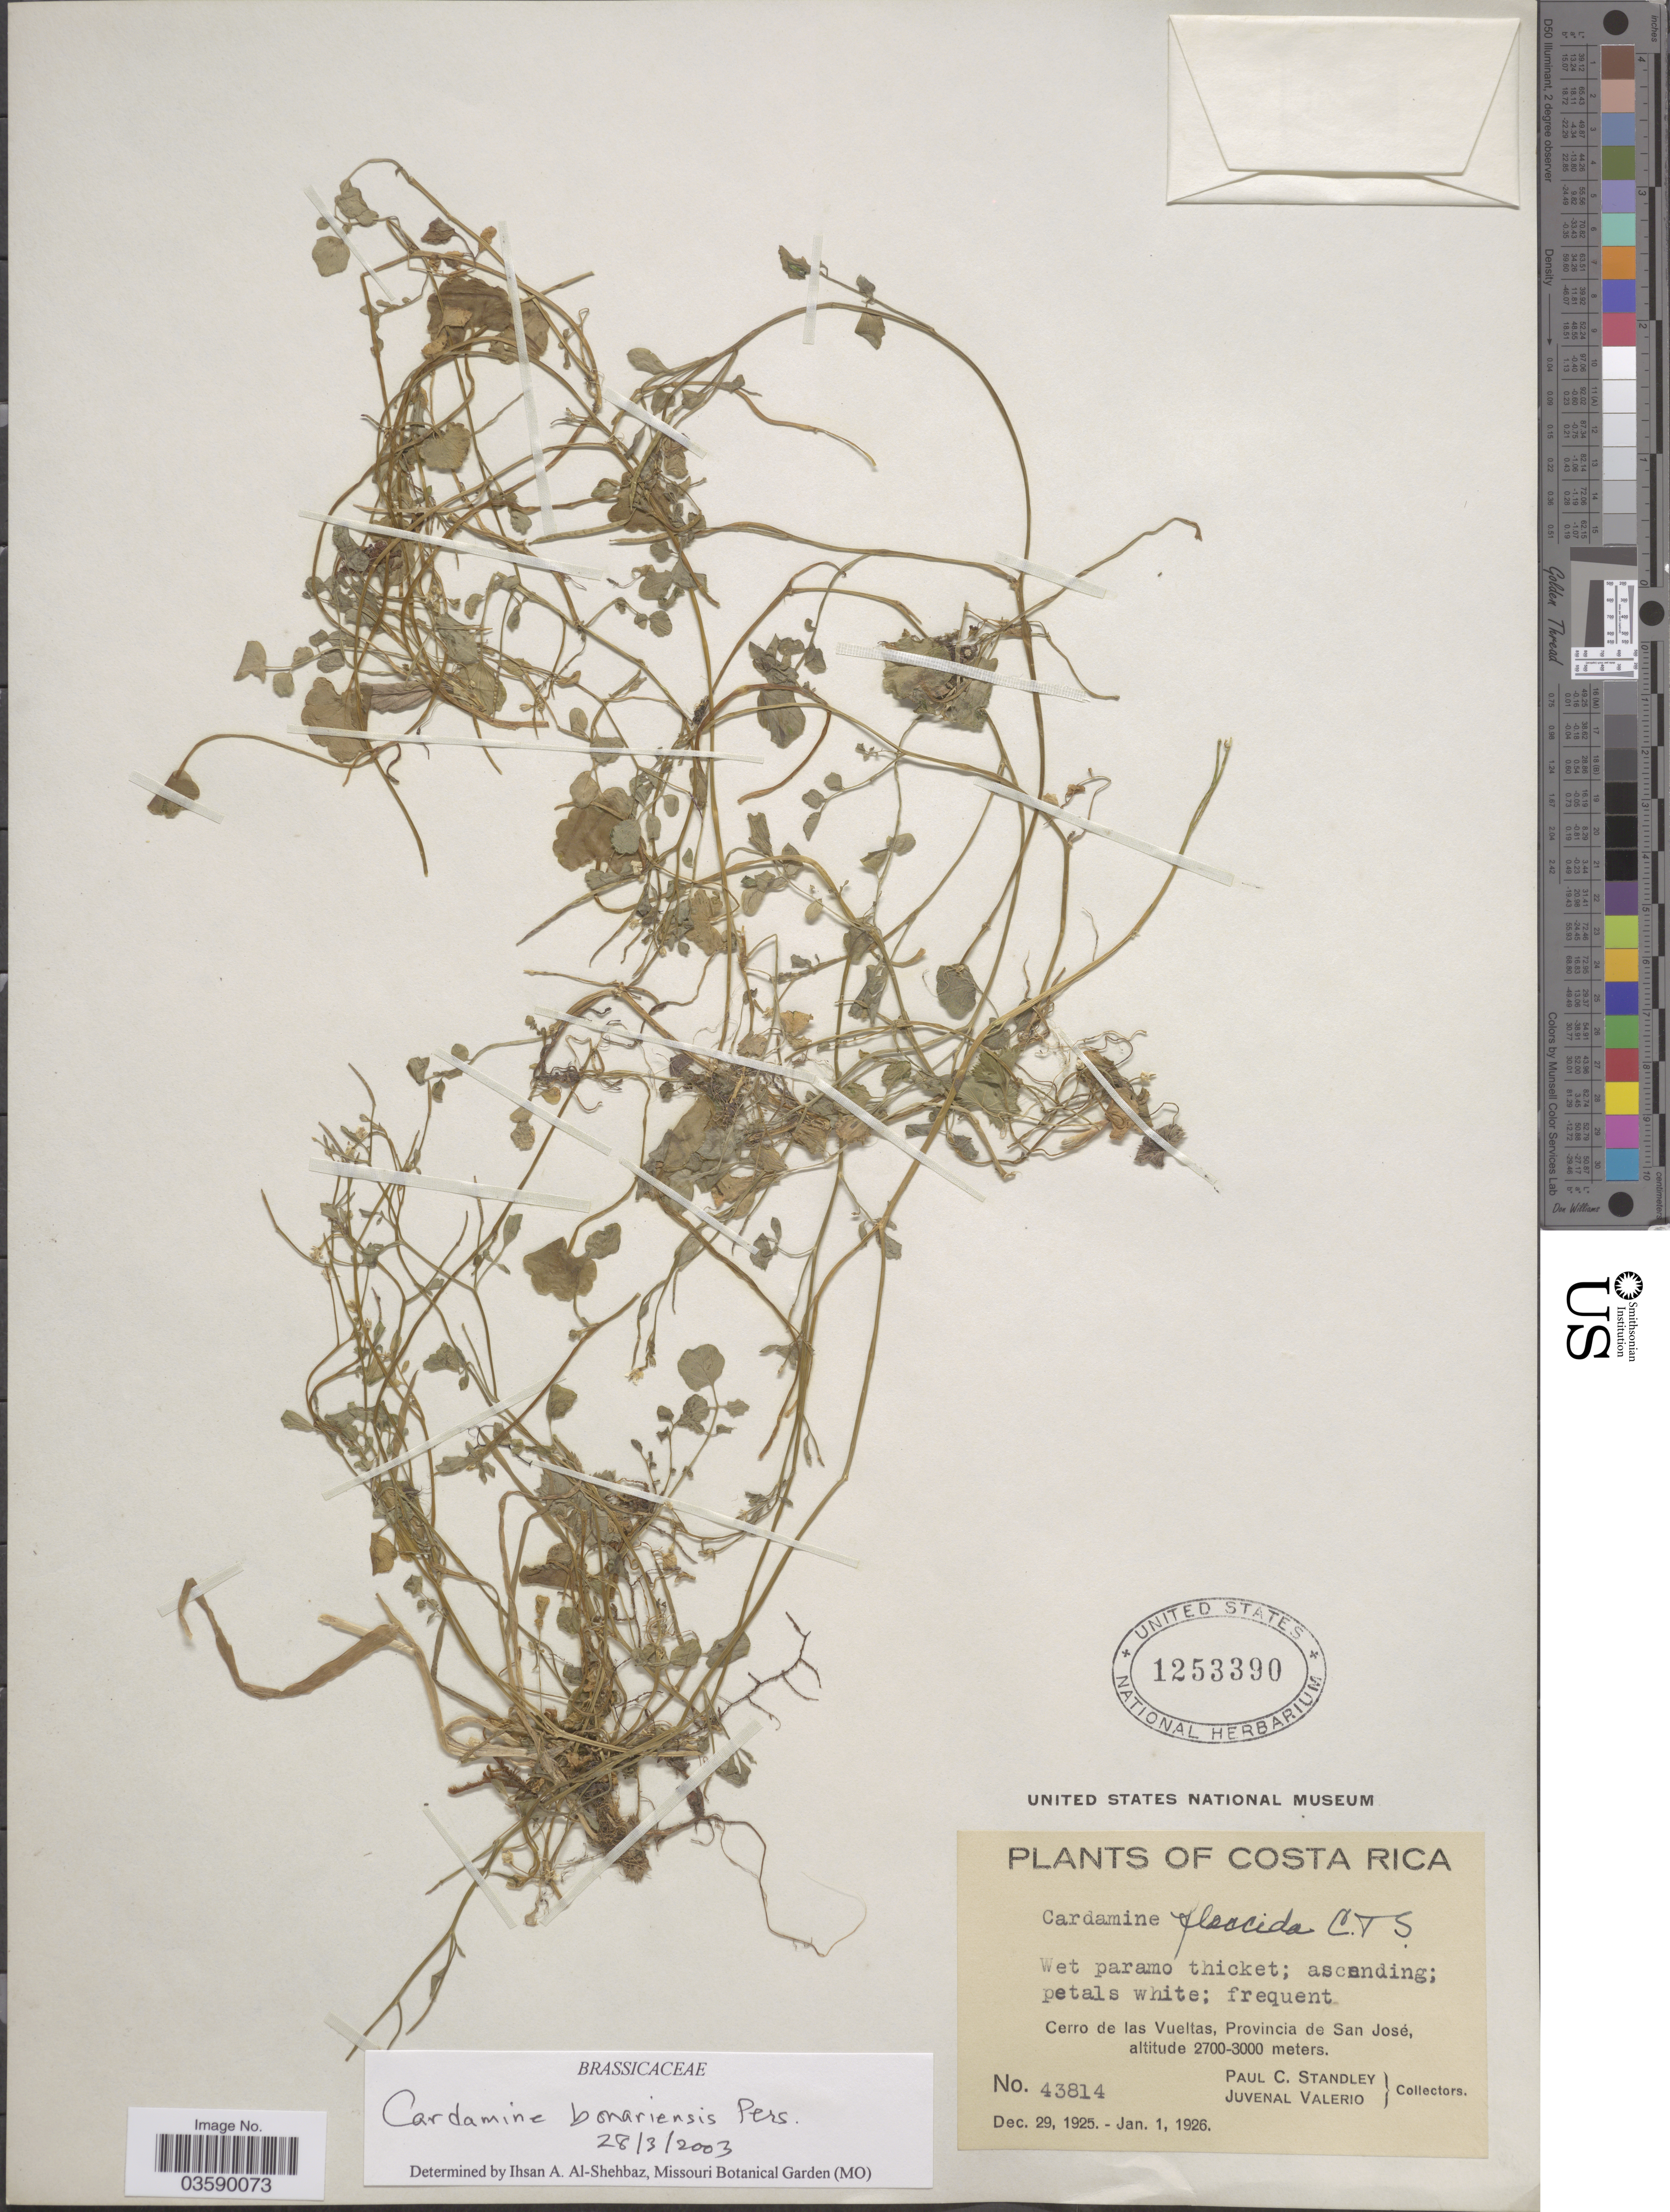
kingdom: Plantae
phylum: Tracheophyta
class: Magnoliopsida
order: Brassicales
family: Brassicaceae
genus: Cardamine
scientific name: Cardamine bonariensis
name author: Pers.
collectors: P. C. Standley & J. Valerio R.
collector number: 43814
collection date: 1925-12-29/1926-01-01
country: Costa Rica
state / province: San José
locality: Cerro de las Vueltas.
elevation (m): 2700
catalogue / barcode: US 1253390